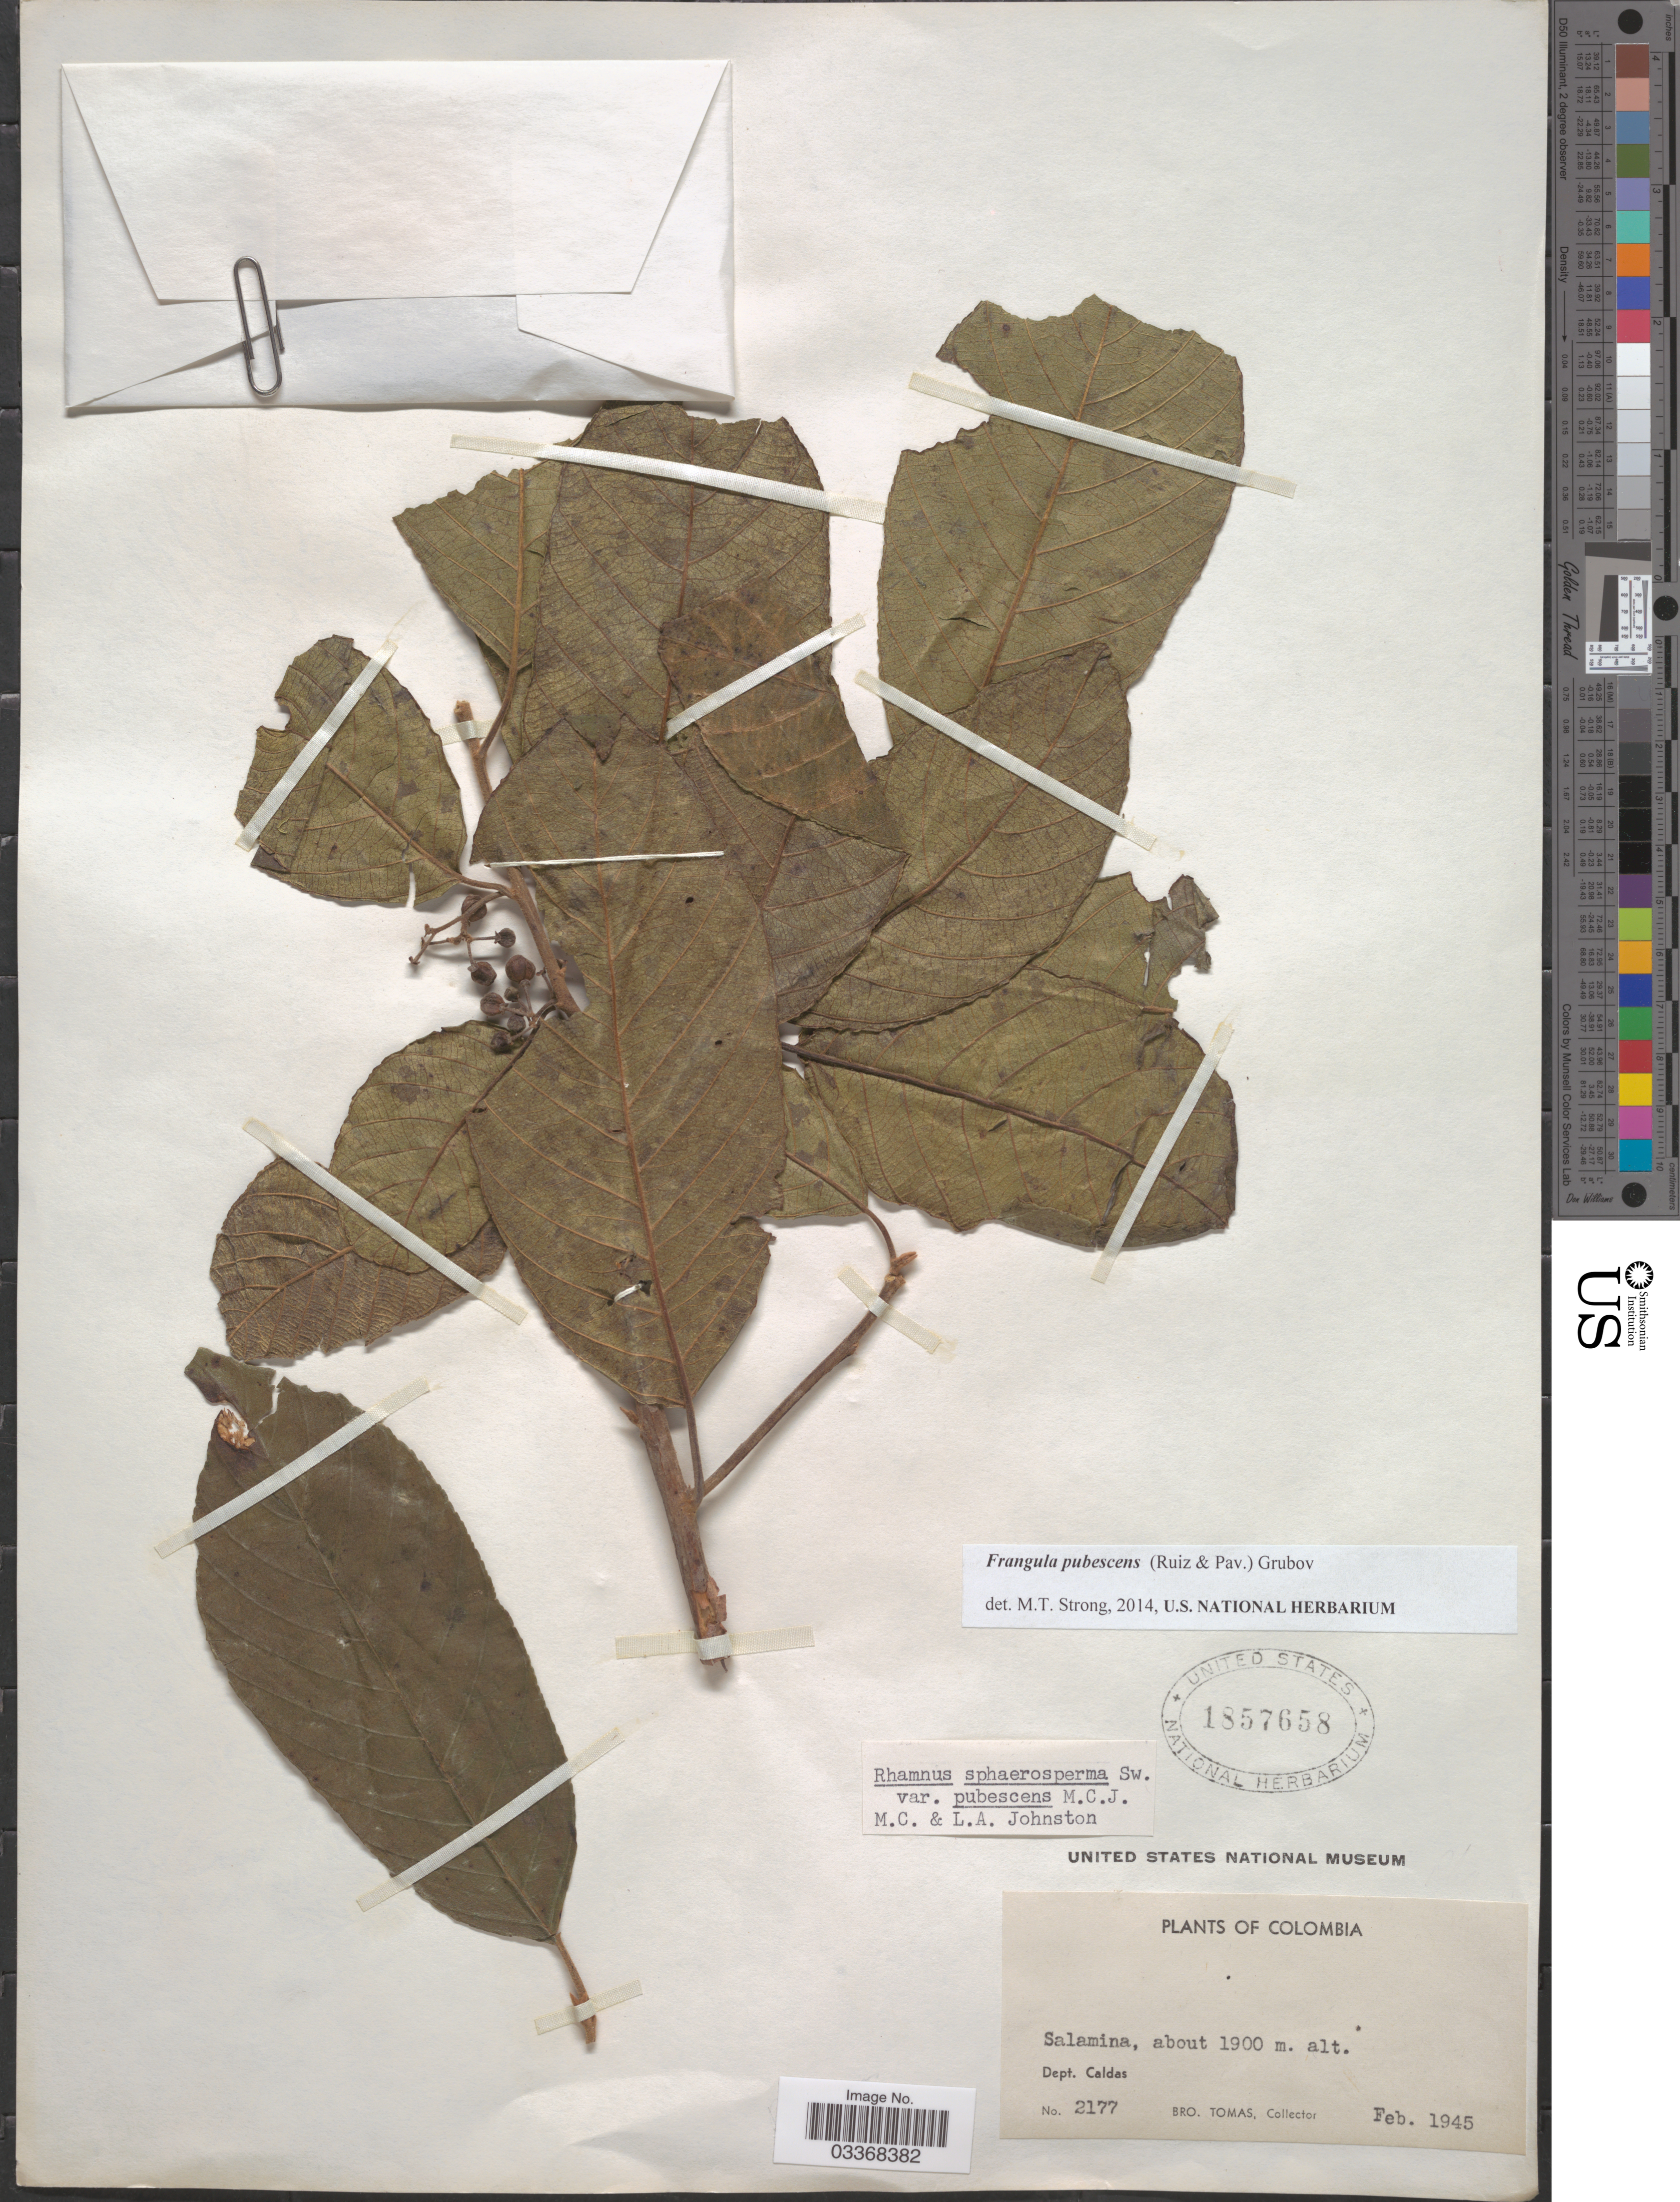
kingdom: Plantae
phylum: Tracheophyta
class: Magnoliopsida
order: Rosales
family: Rhamnaceae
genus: Frangula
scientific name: Frangula pubescens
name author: (Ruiz & Pav.) Grubov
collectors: Bro. A. Tomas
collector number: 2177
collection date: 1945-02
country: Colombia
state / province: Caldas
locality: Dept. Caldas.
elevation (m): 1900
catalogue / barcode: US 1857658